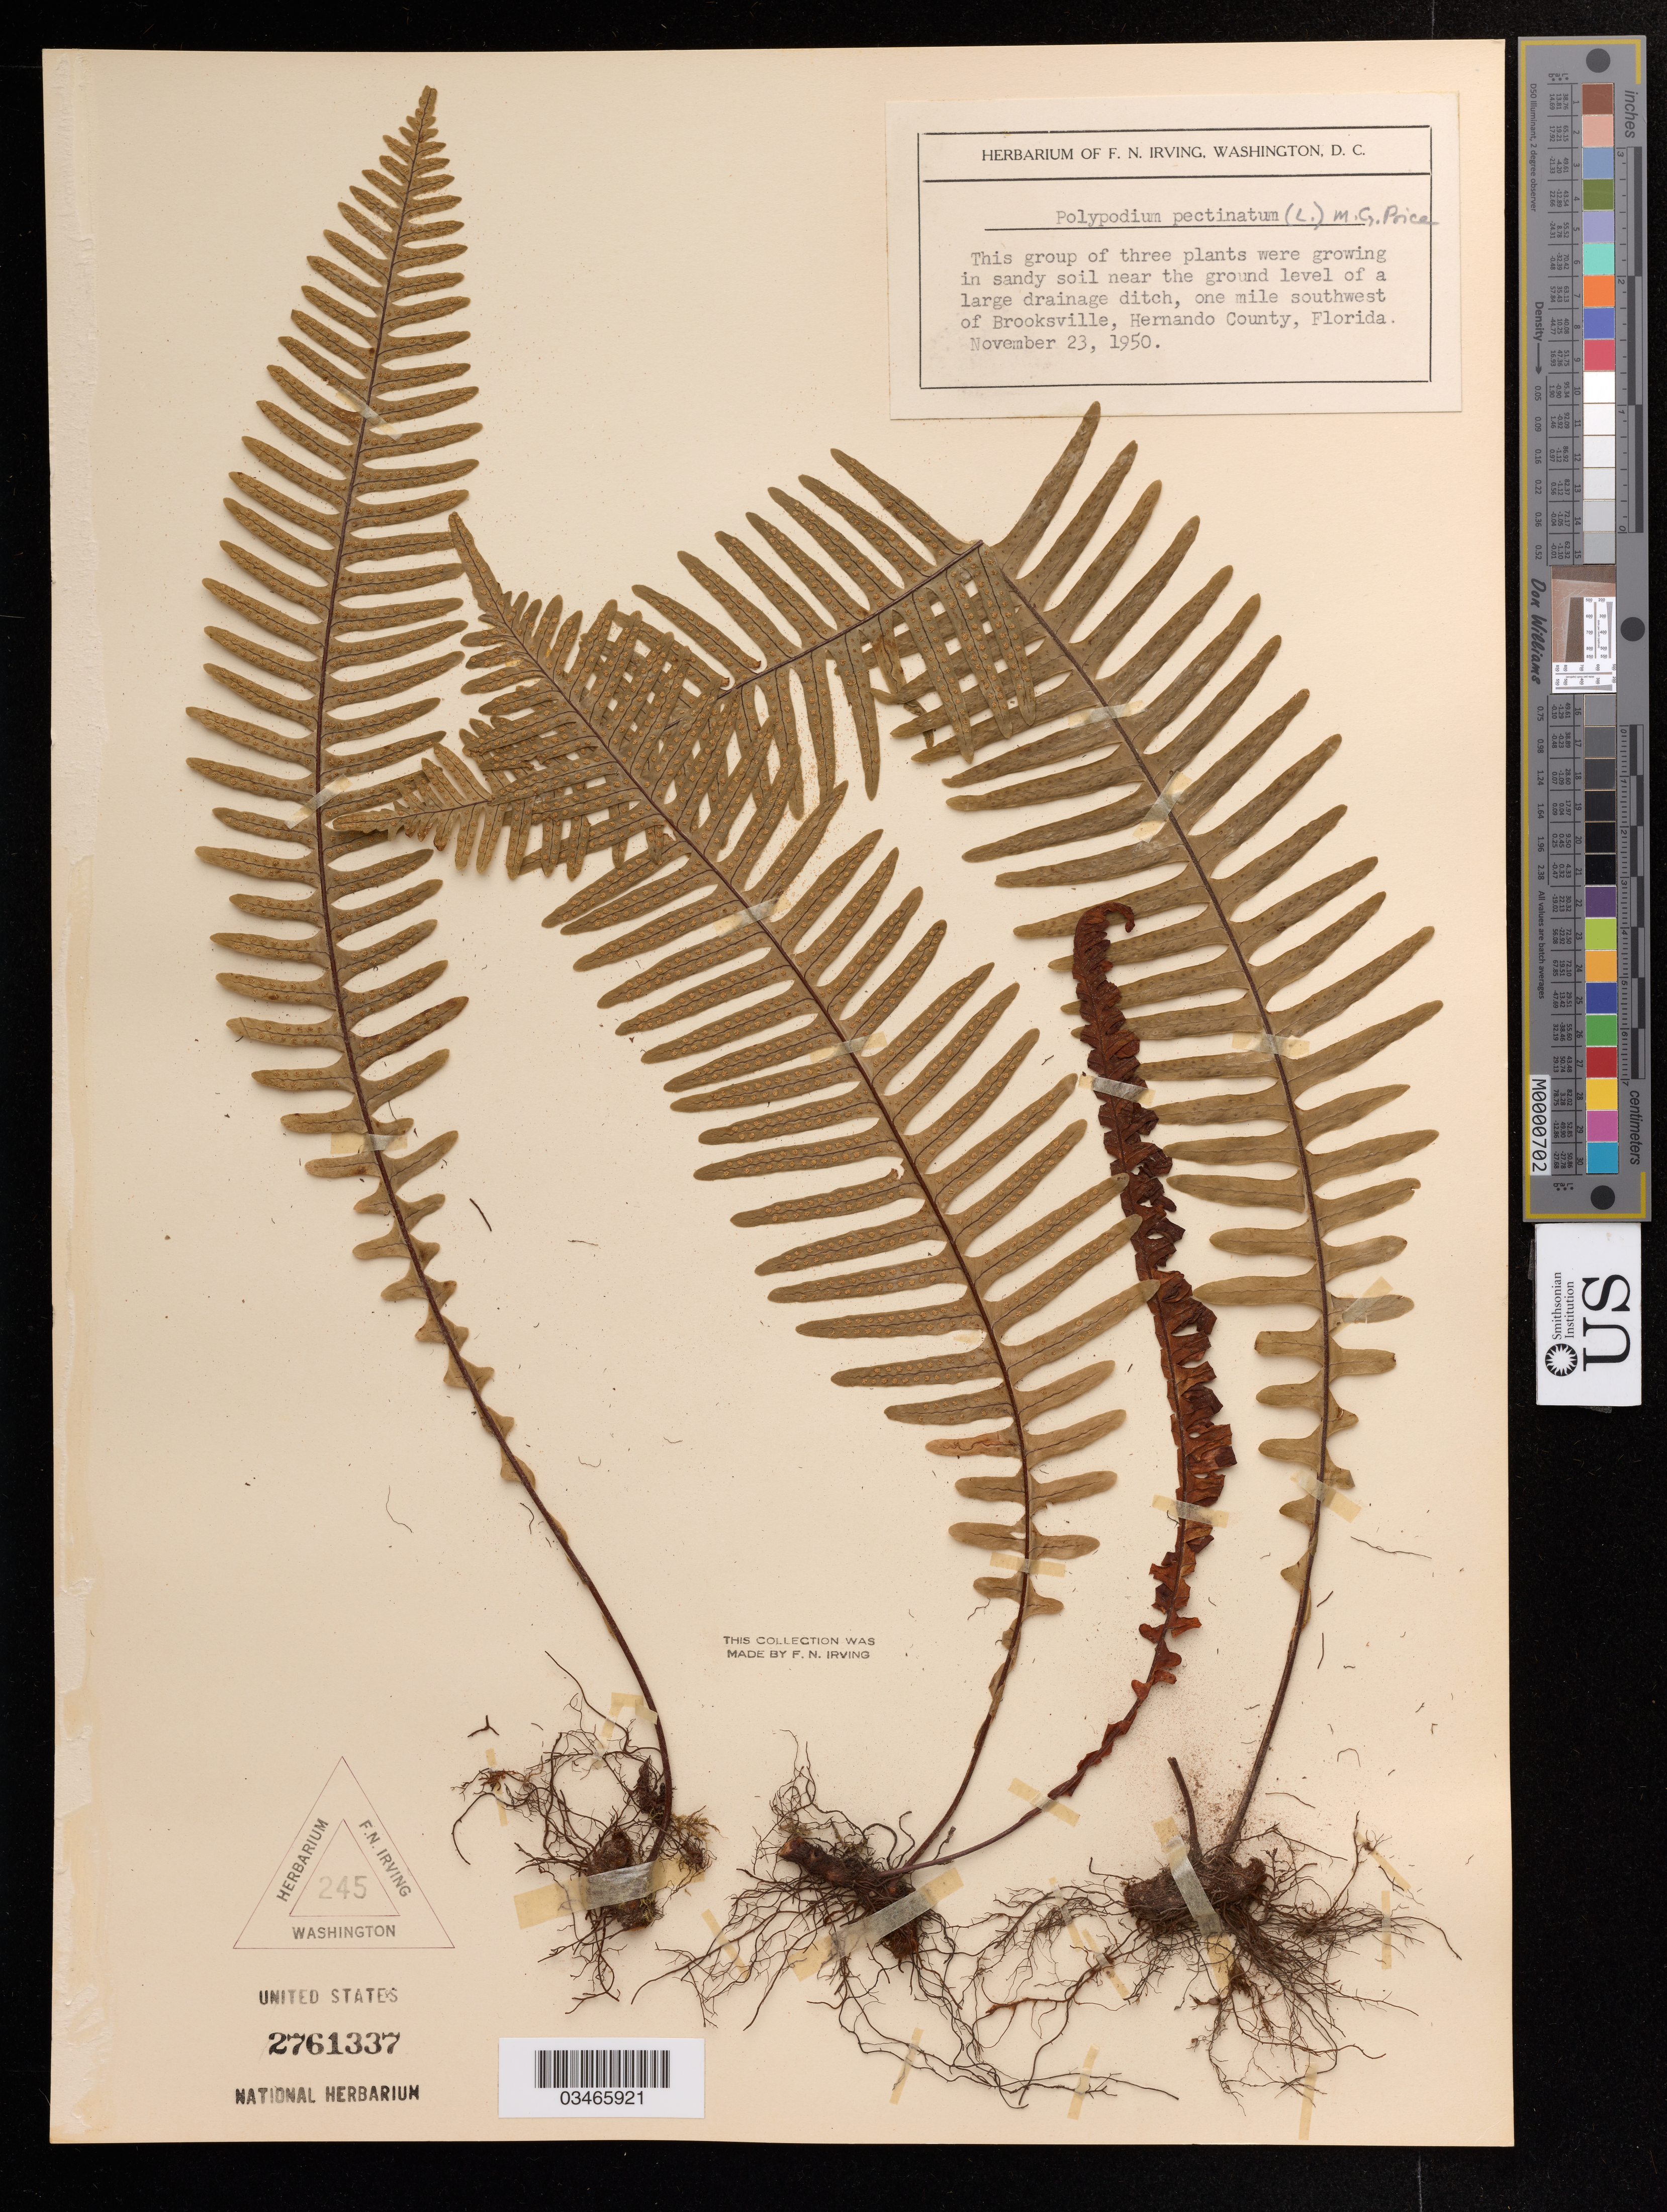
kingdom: Plantae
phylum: Tracheophyta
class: Polypodiopsida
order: Polypodiales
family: Polypodiaceae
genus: Polypodium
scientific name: Polypodium pectinatum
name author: L.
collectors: ex herb. F.N. Irving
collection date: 1950-11-23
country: United States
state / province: Florida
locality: One mile southwest of Brooksville, Hernando County.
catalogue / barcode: US 2761337